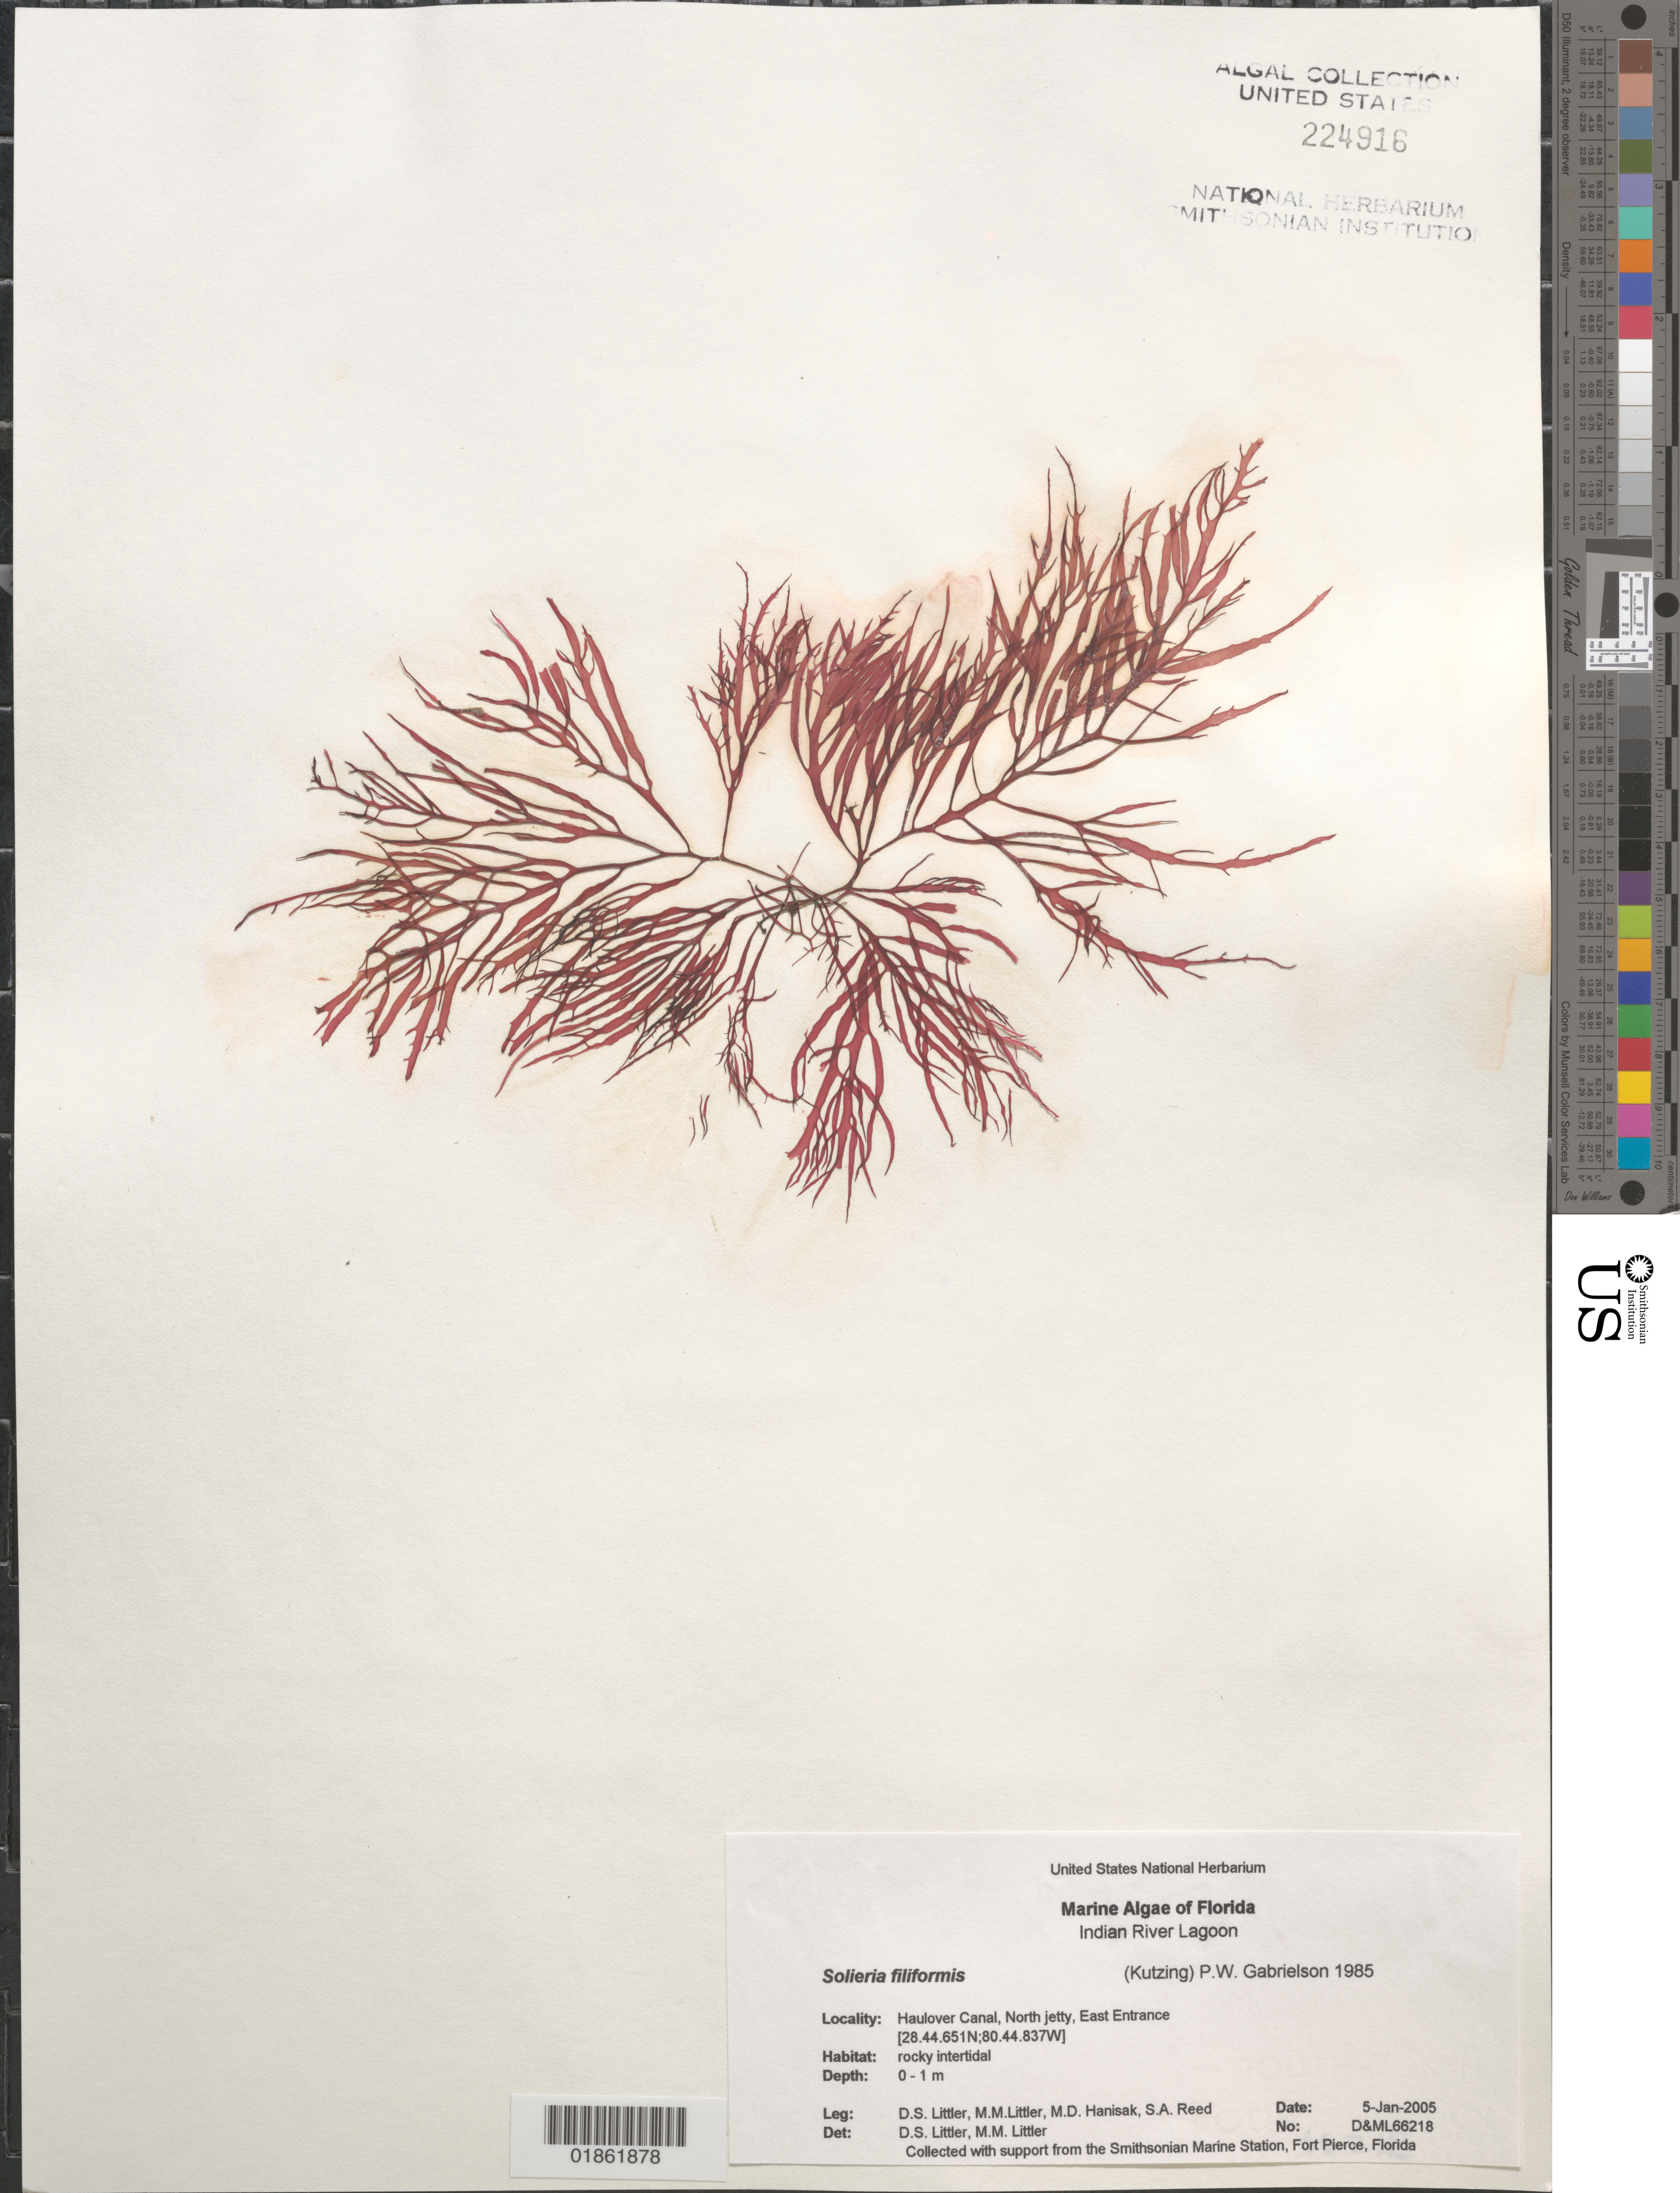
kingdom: Plantae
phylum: Rhodophyta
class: Florideophyceae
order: Gigartinales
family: Solieriaceae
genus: Solieria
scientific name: Solieria filiformis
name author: (Kütz.) P.W. Gabrielson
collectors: D. S. Littler, M. M. Littler & M. Hanisak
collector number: D&ML 66218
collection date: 2004-12-31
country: United States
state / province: Florida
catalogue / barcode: US 224916